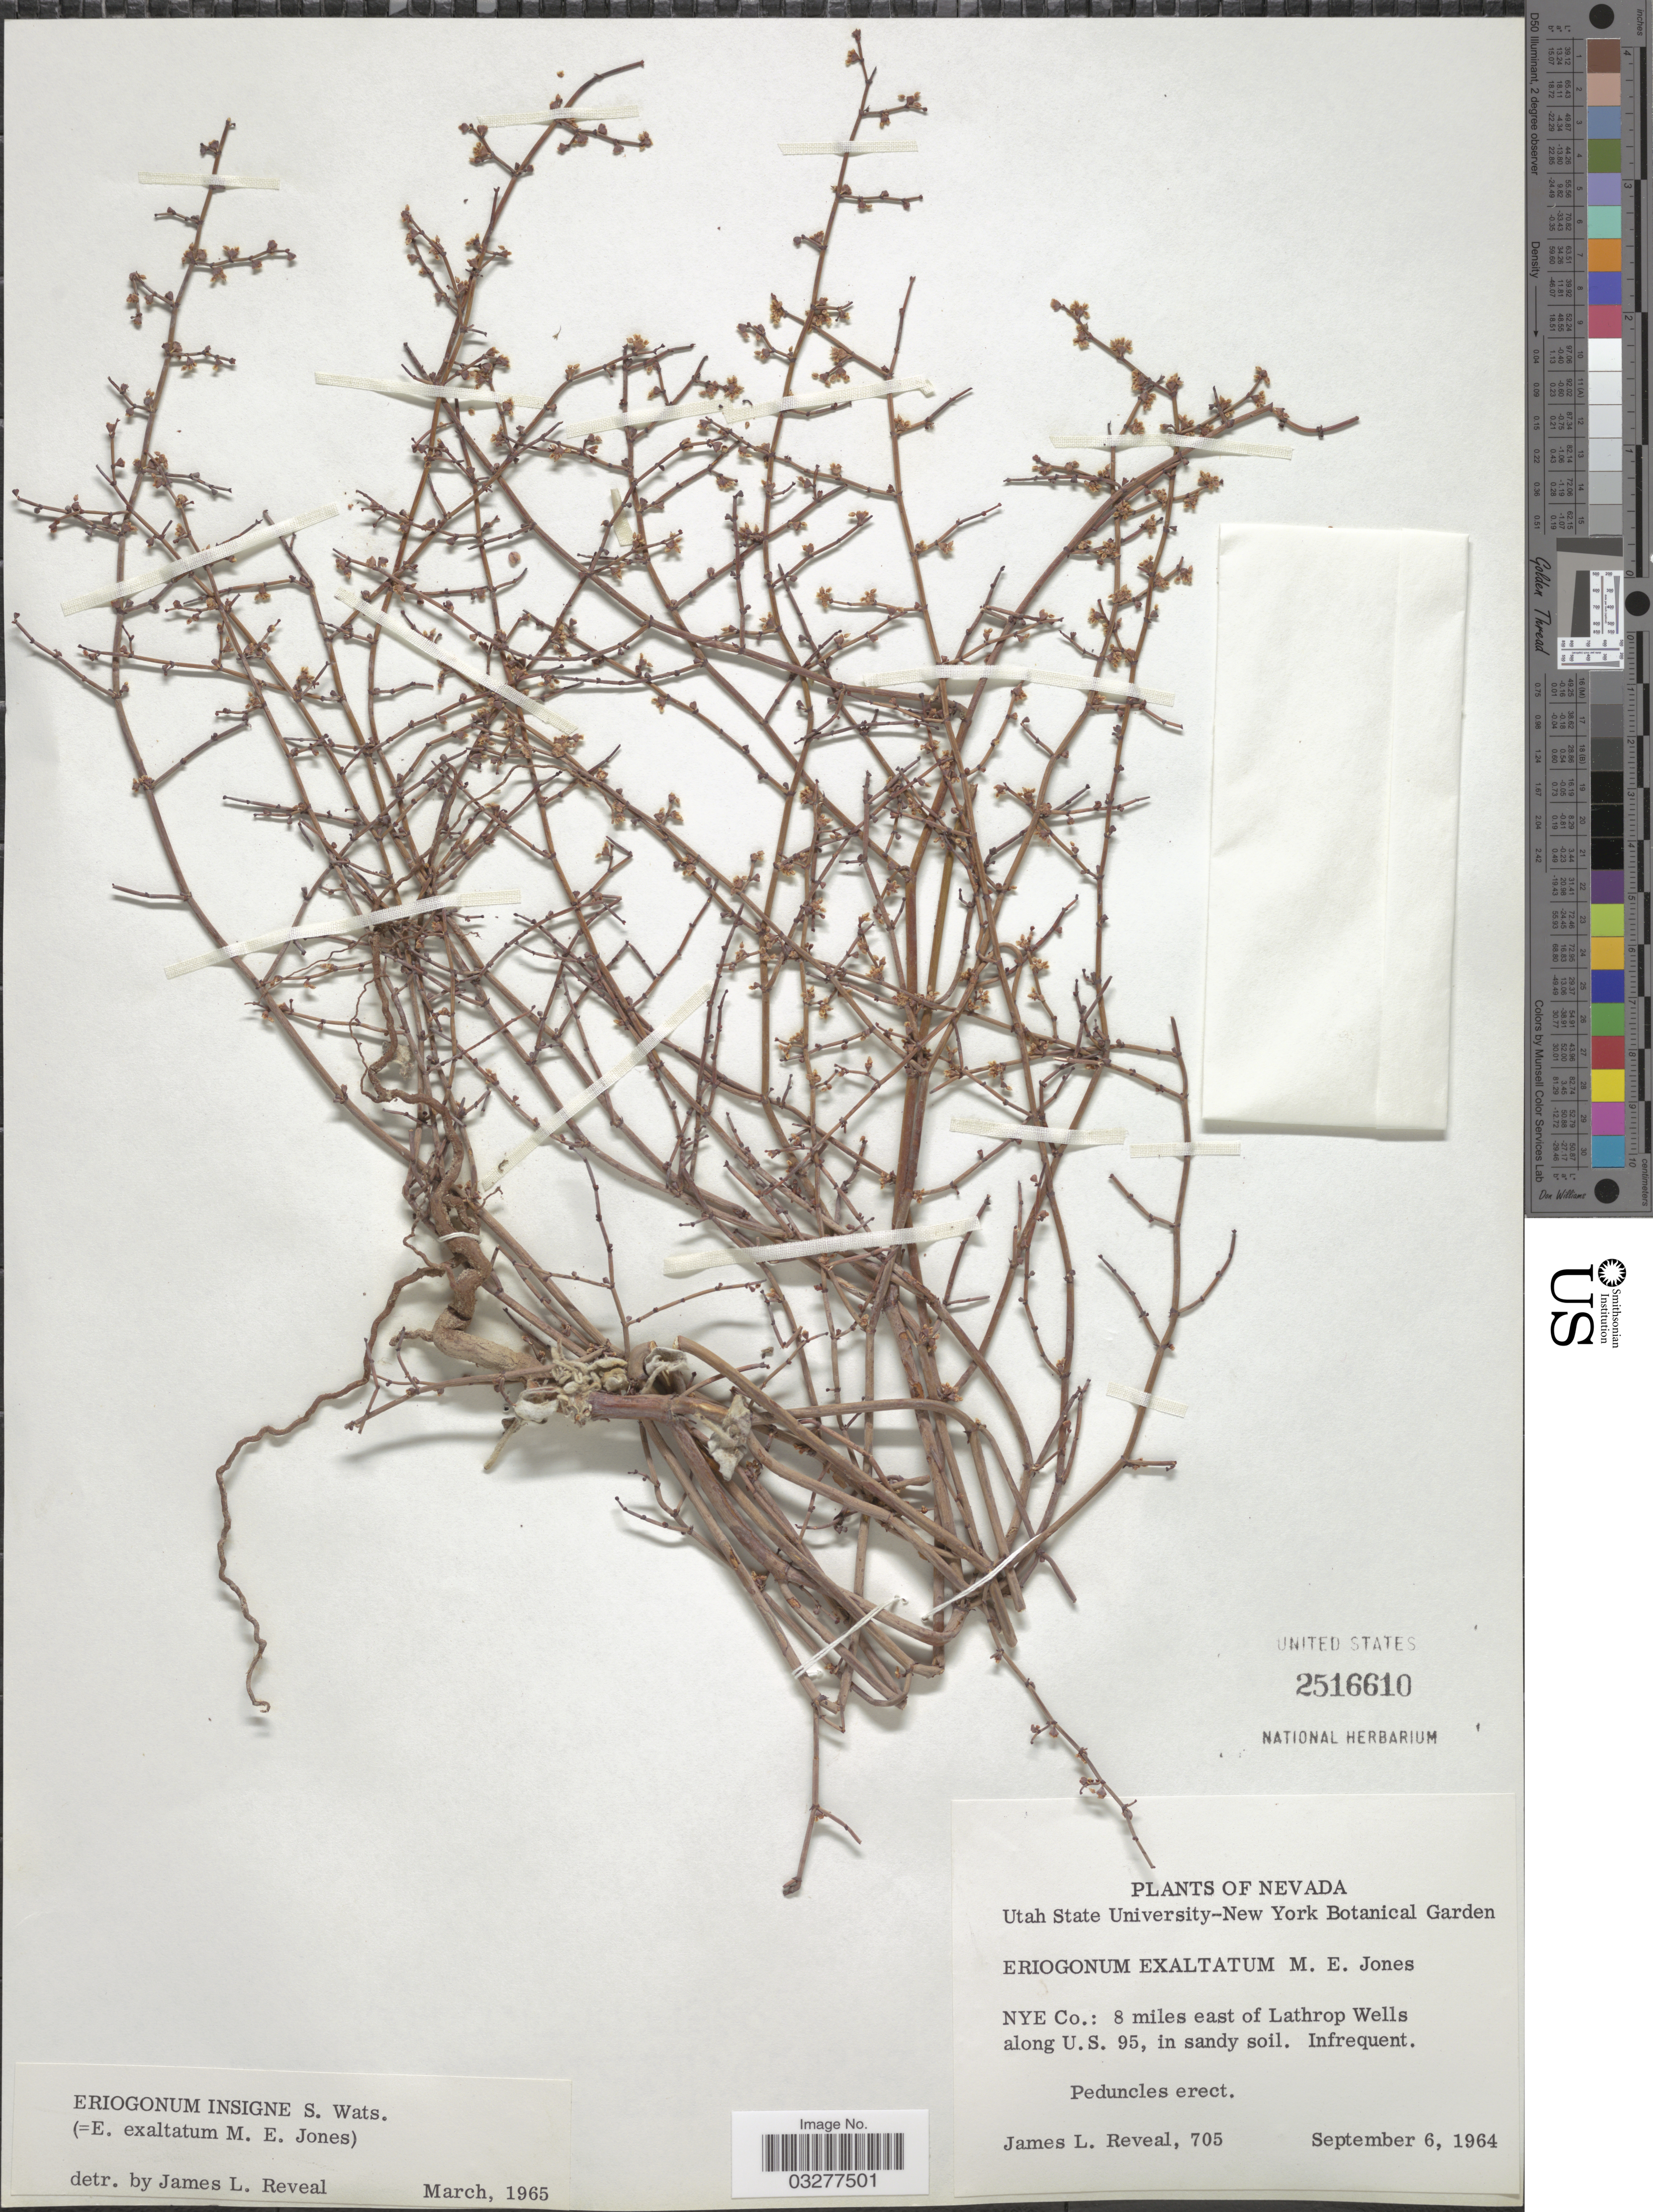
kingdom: Plantae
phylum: Tracheophyta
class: Magnoliopsida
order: Caryophyllales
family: Polygonaceae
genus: Eriogonum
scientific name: Eriogonum insigne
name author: S. Watson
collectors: J. L. Reveal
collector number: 705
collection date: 1964-09-06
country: United States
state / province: Nevada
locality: Nye Co.: 8 miles east of Lathrop Wells along U.S. 95, in sandy soil.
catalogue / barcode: US 2516610